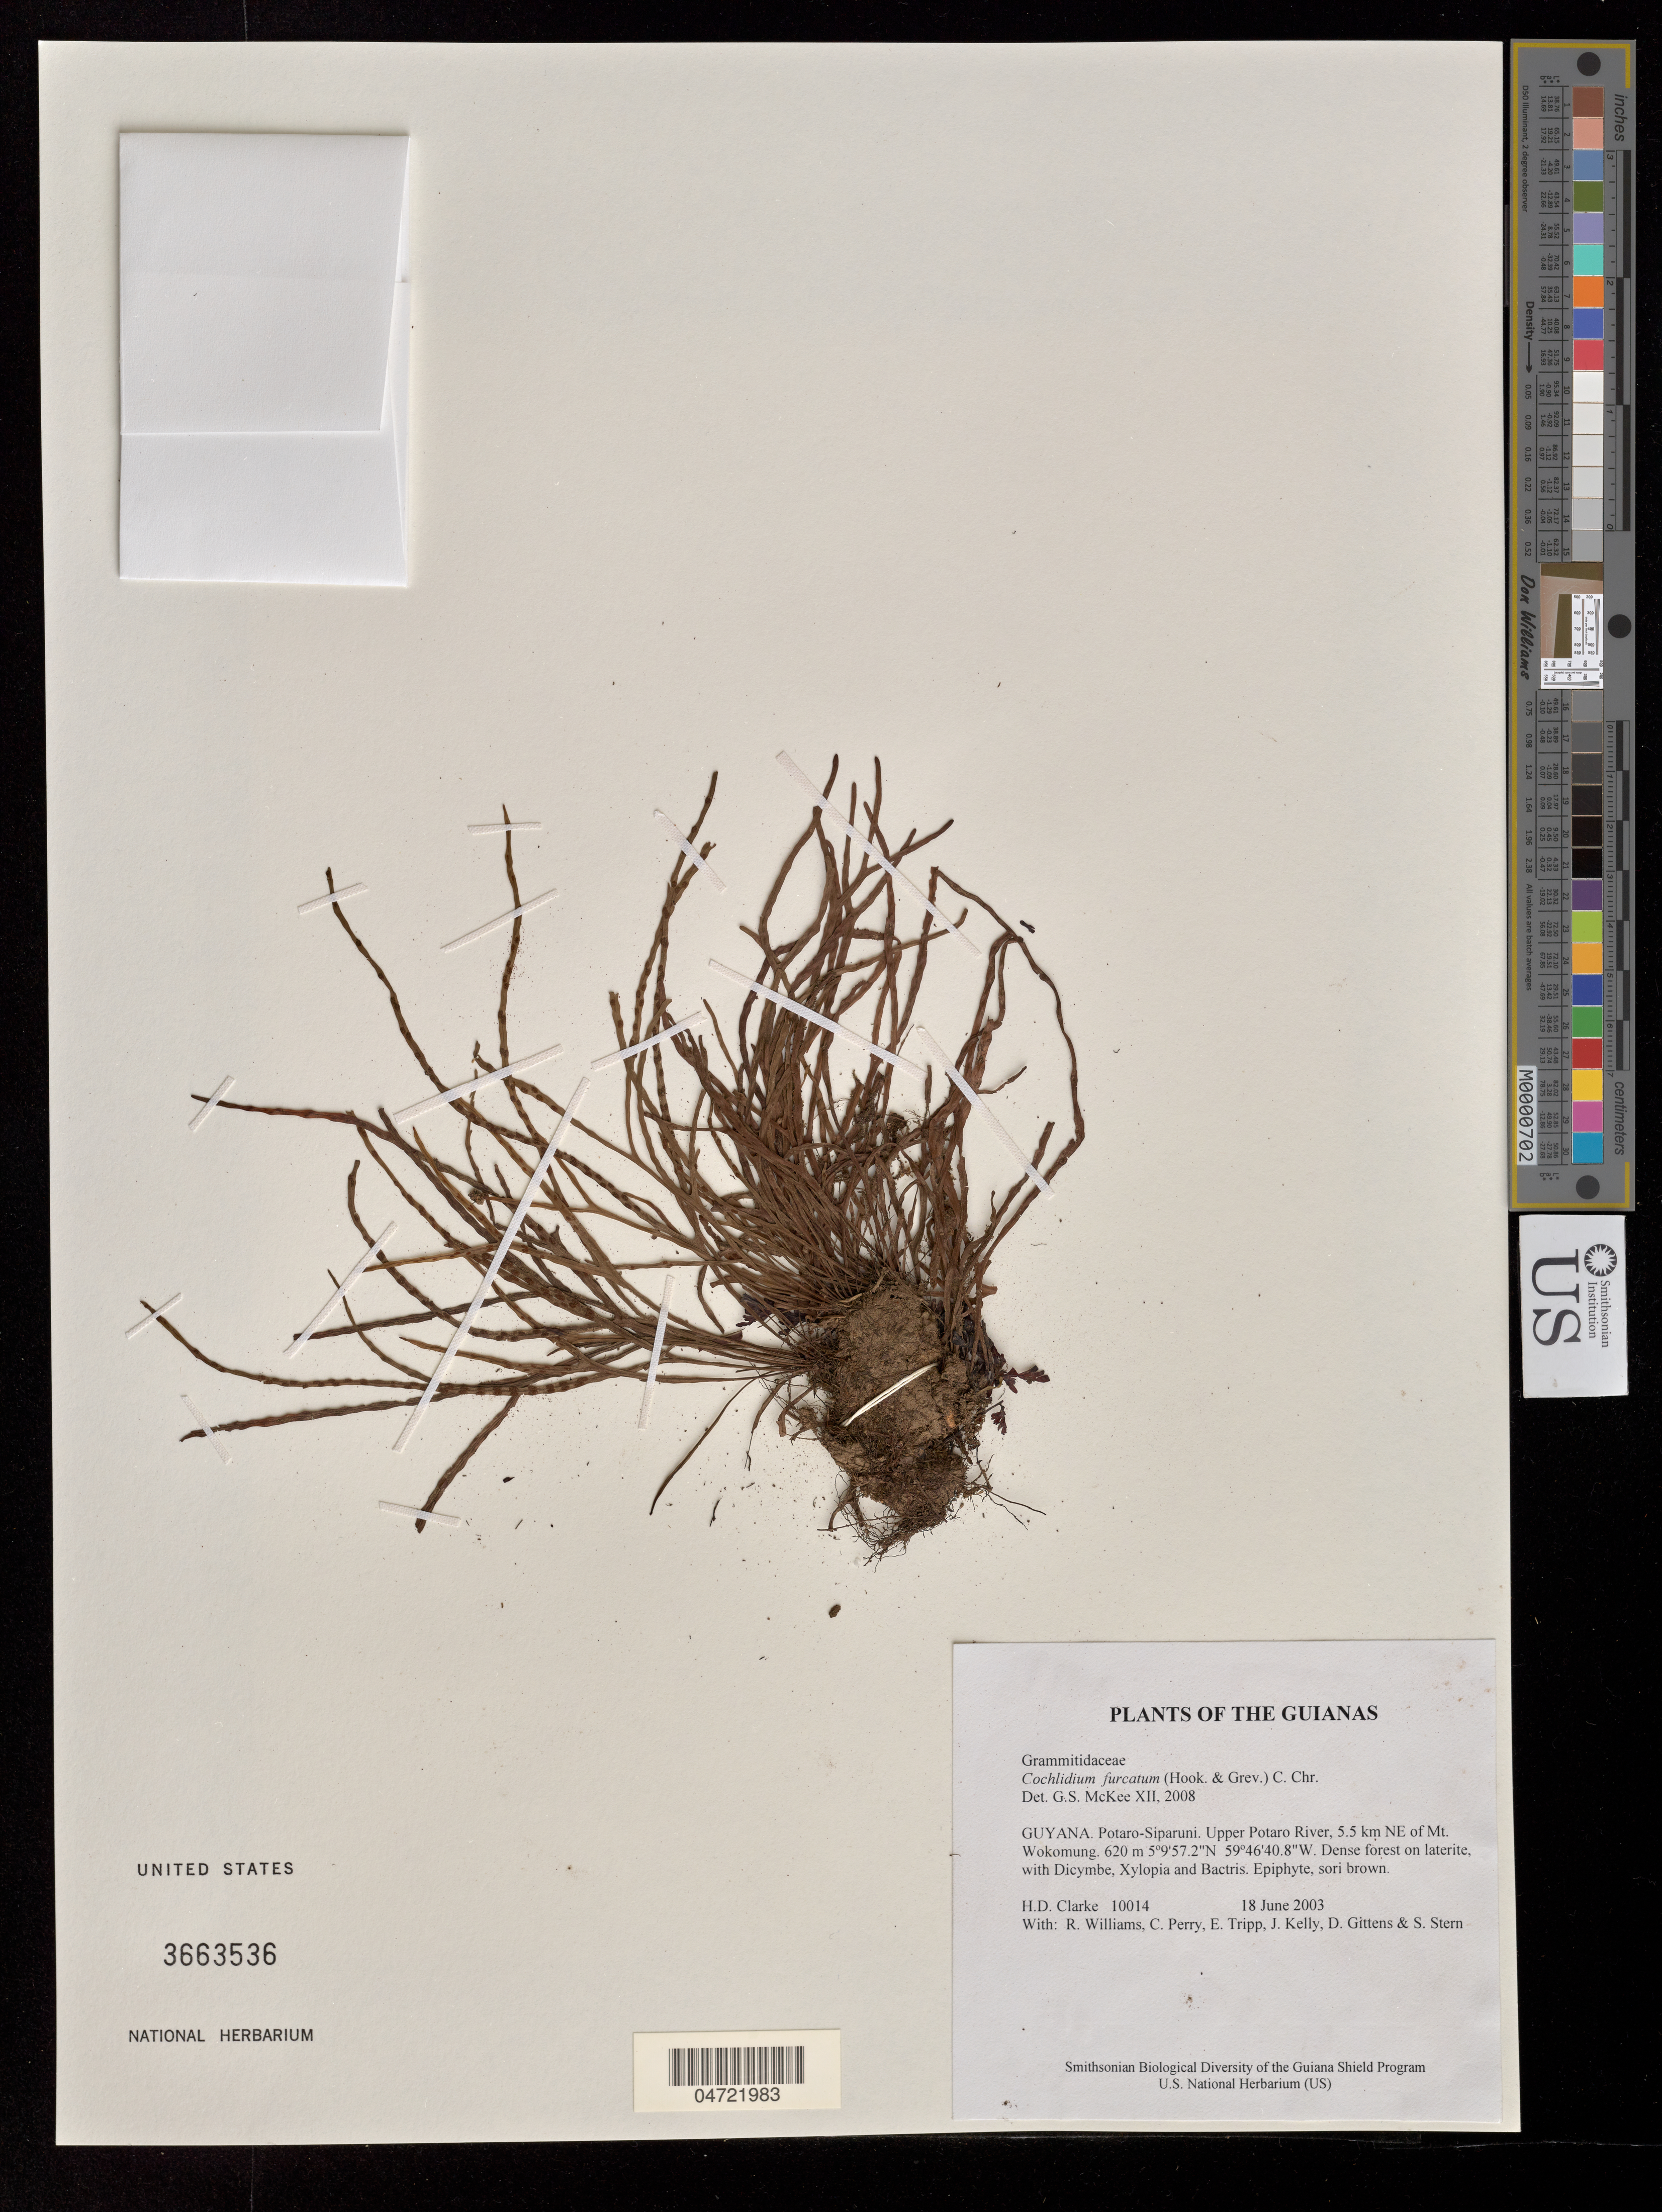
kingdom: Plantae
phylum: Tracheophyta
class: Polypodiopsida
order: Polypodiales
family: Polypodiaceae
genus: Cochlidium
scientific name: Cochlidium furcatum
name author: (Hook. & Grev.) C. Chr.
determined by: McKee, G. S., (US), NMNH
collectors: H. D. Clarke, R. Williams, C. Perry, E. Tripp, J. Kelly, D. Gittens & S. R. Stern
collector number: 10014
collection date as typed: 18 June 2003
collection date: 2003-06-18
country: Guyana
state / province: Potaro-Siparuni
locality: Upper Potaro River, 5.5 km NE of Mt. Wokomung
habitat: Dense forest on laterite, with Dicymbe, Xylopia and Bactris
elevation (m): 620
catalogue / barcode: US 3663536